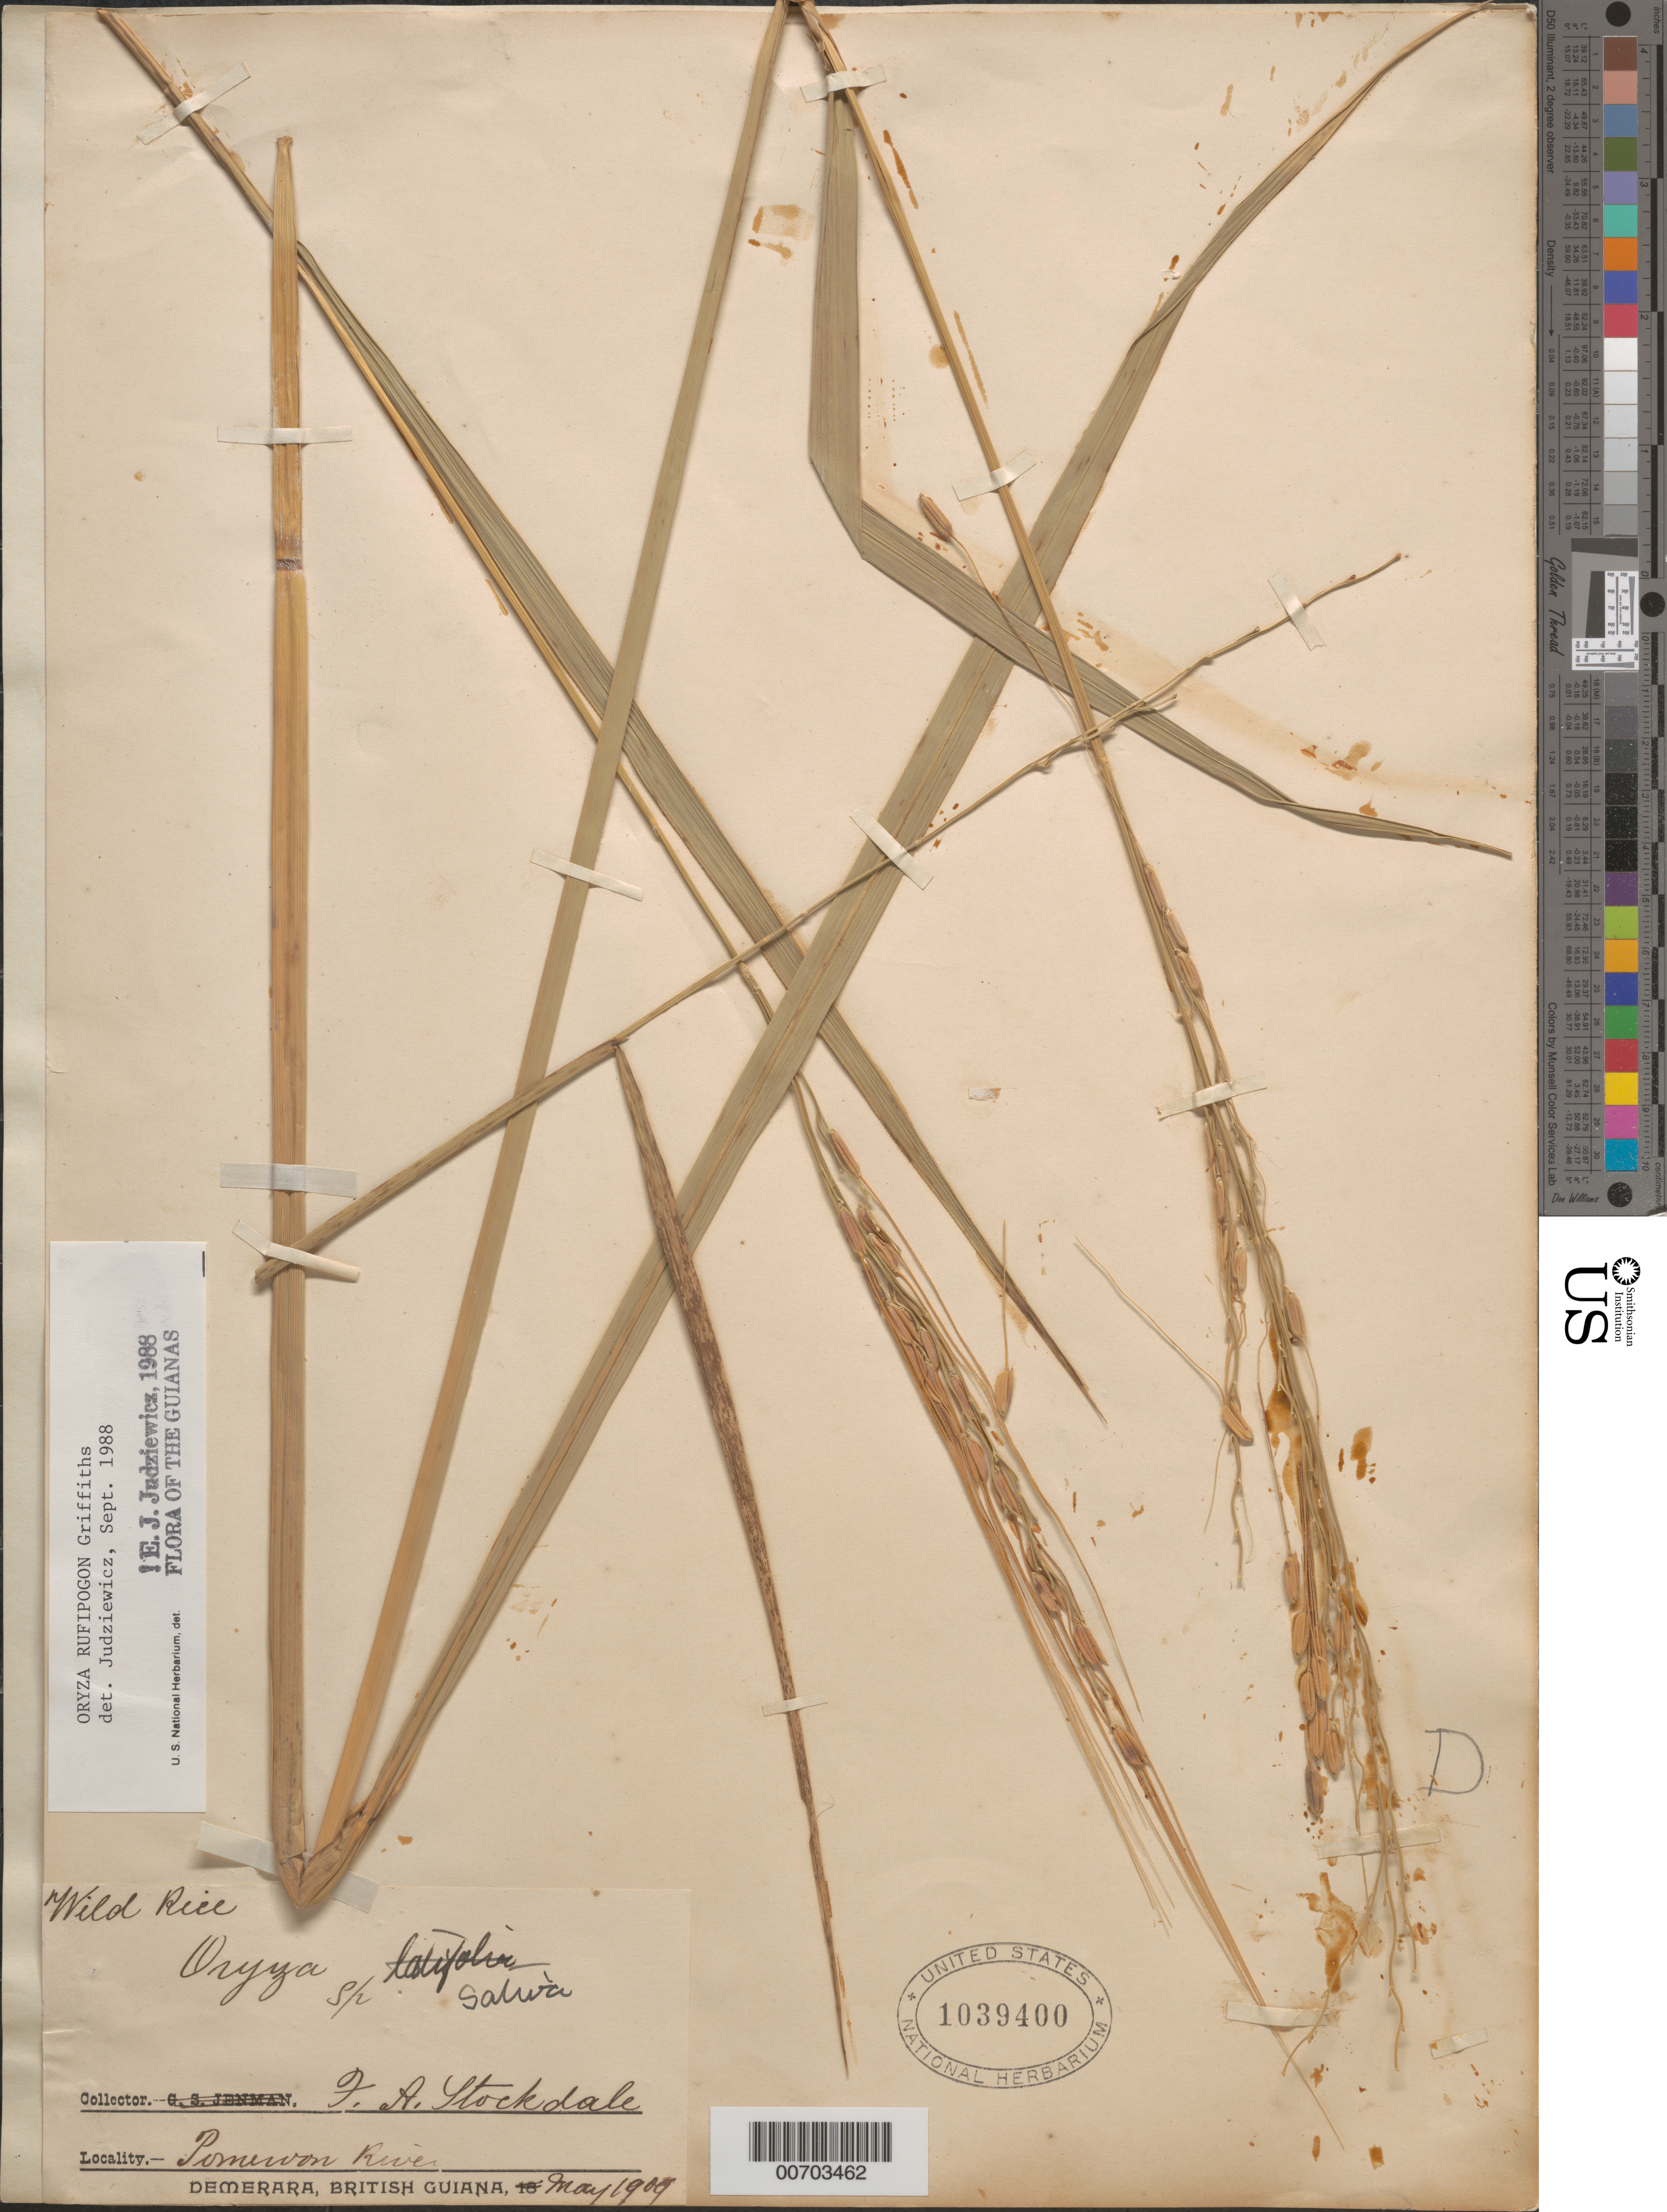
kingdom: Plantae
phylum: Tracheophyta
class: Liliopsida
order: Poales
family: Poaceae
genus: Oryza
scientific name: Oryza rufipogon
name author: Griffith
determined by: Judziewicz, E. J.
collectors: F. Stockdale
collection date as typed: May-09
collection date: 2009-05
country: Guyana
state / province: Pomeroon-Supenaam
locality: Demerara, Pomeroon R.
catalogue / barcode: US 1039400